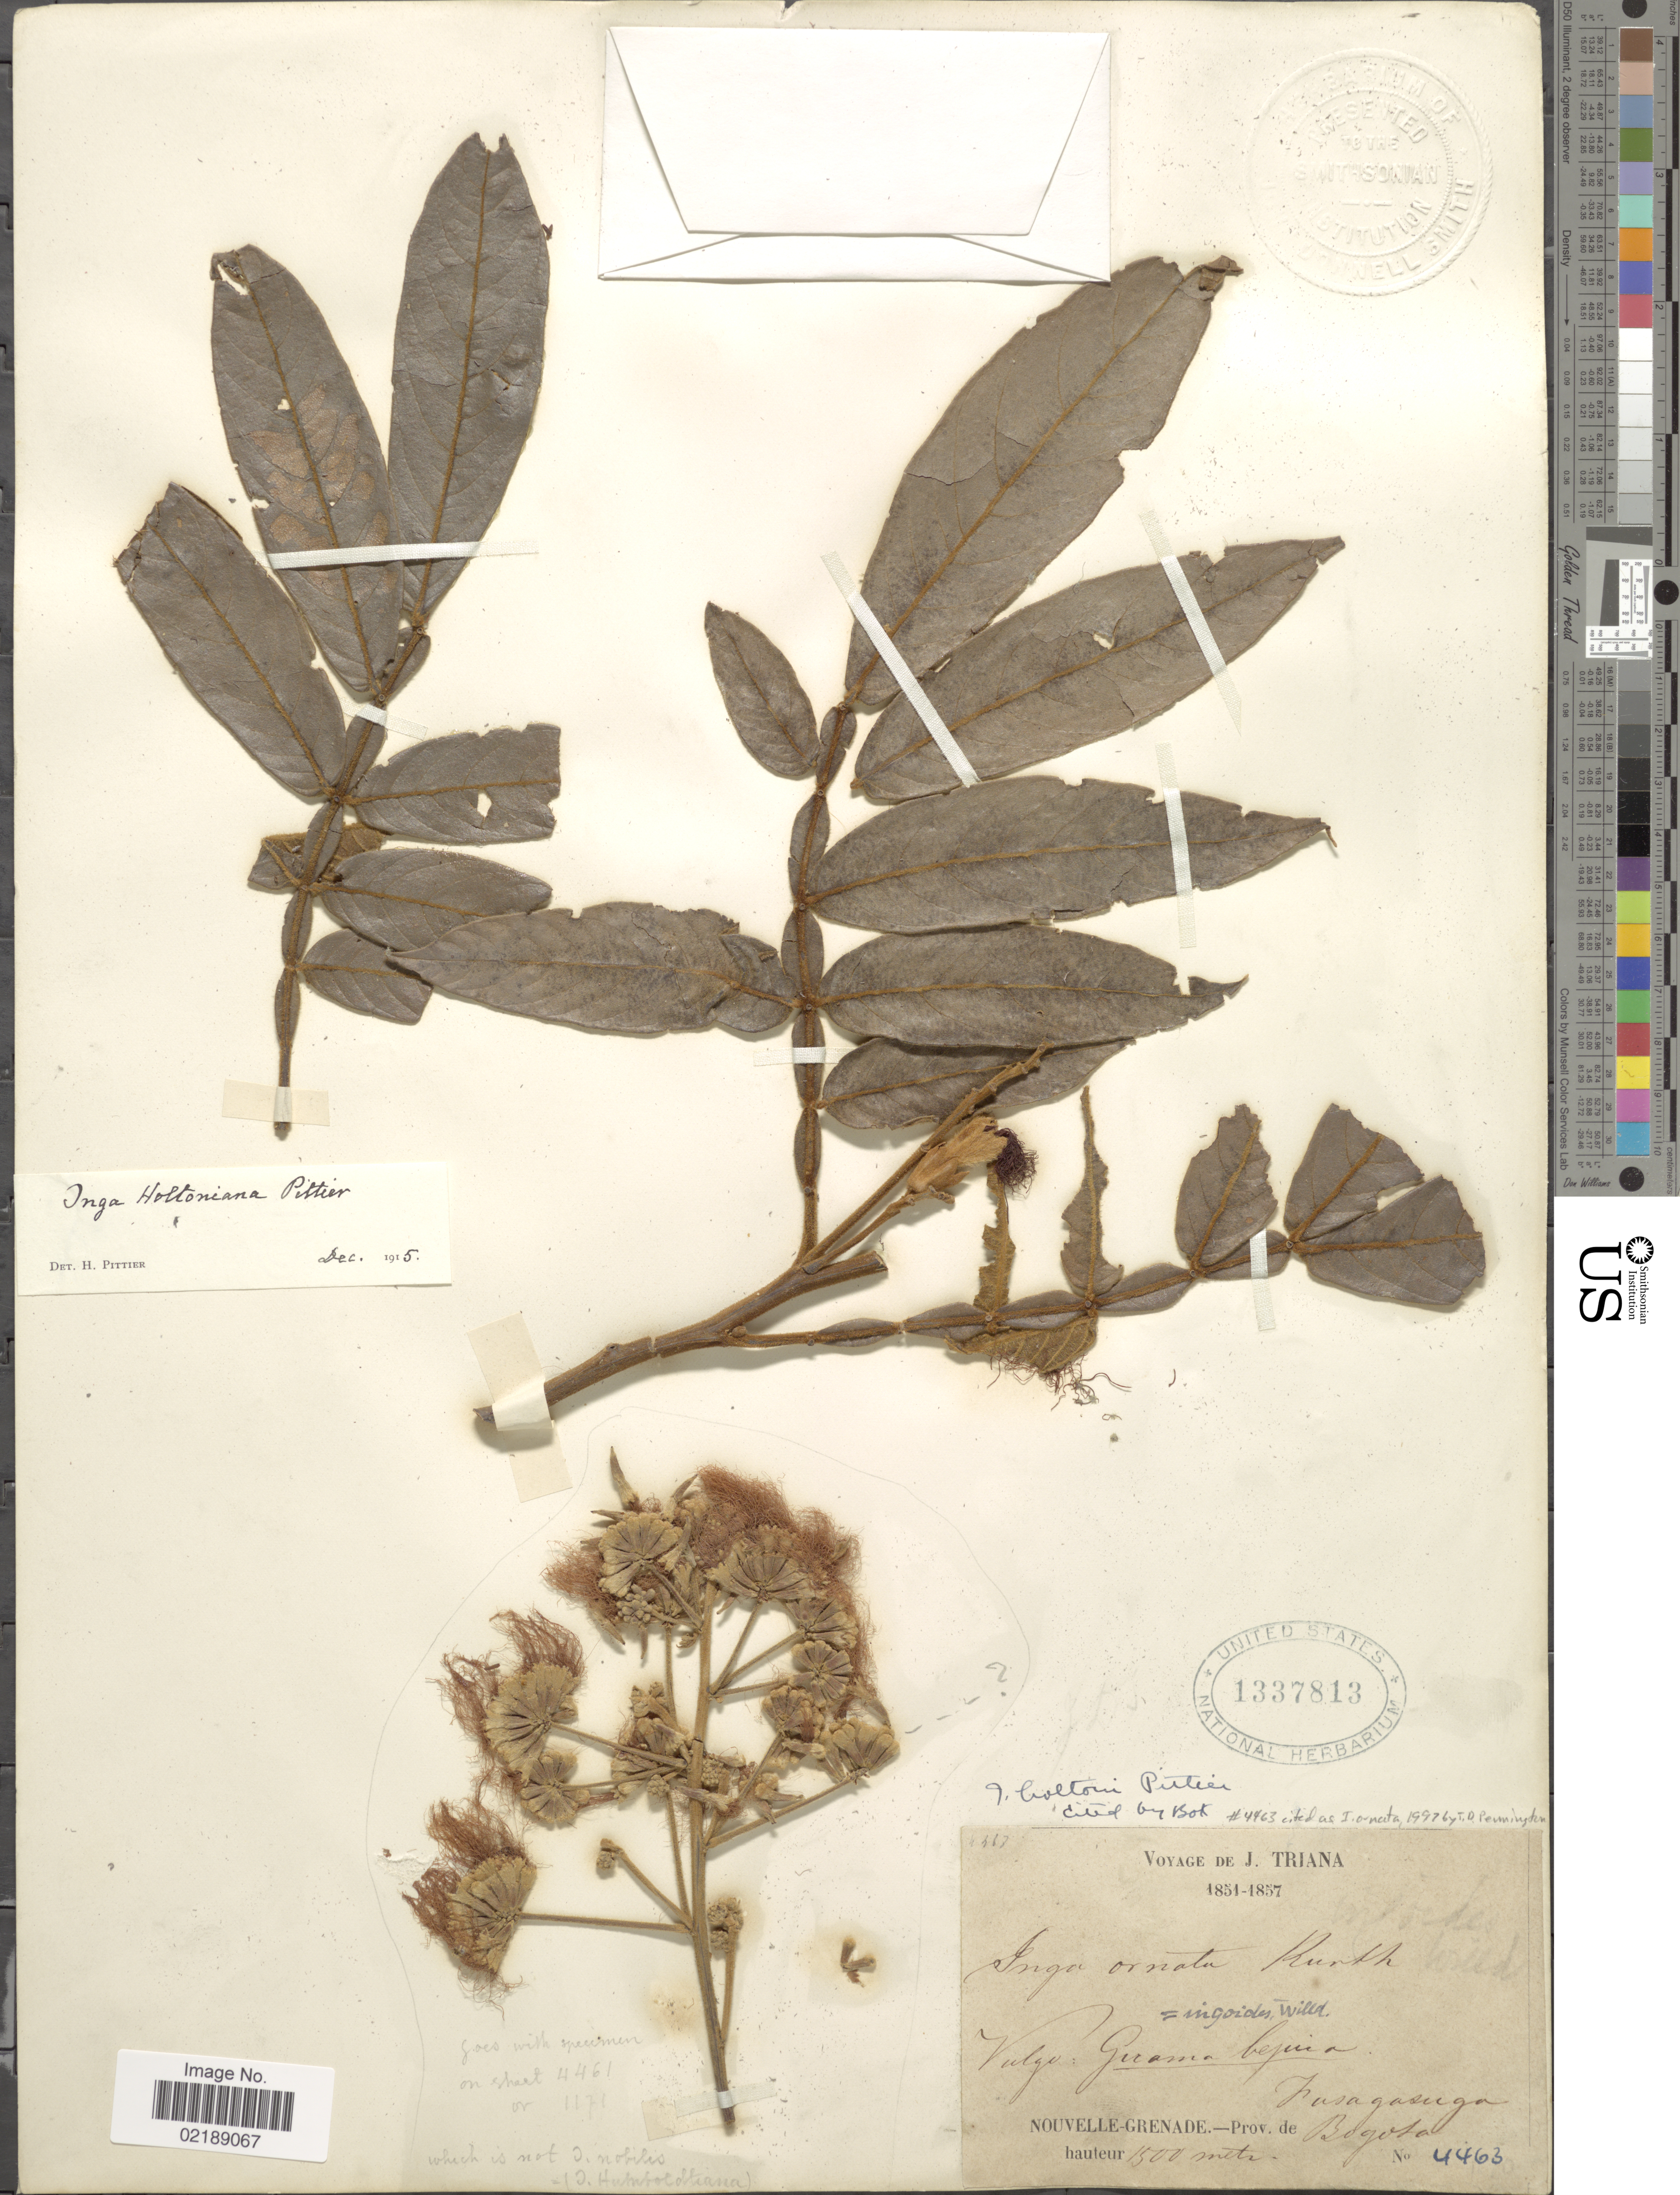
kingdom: Plantae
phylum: Tracheophyta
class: Magnoliopsida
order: Fabales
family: Fabaceae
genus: Inga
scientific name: Inga ornata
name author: Kunth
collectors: J. Triana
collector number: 4463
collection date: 1854/1857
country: Colombia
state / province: Bogota D.C.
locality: Fusagasuga, Nouvelle-Grenade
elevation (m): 1500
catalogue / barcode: US 1337813